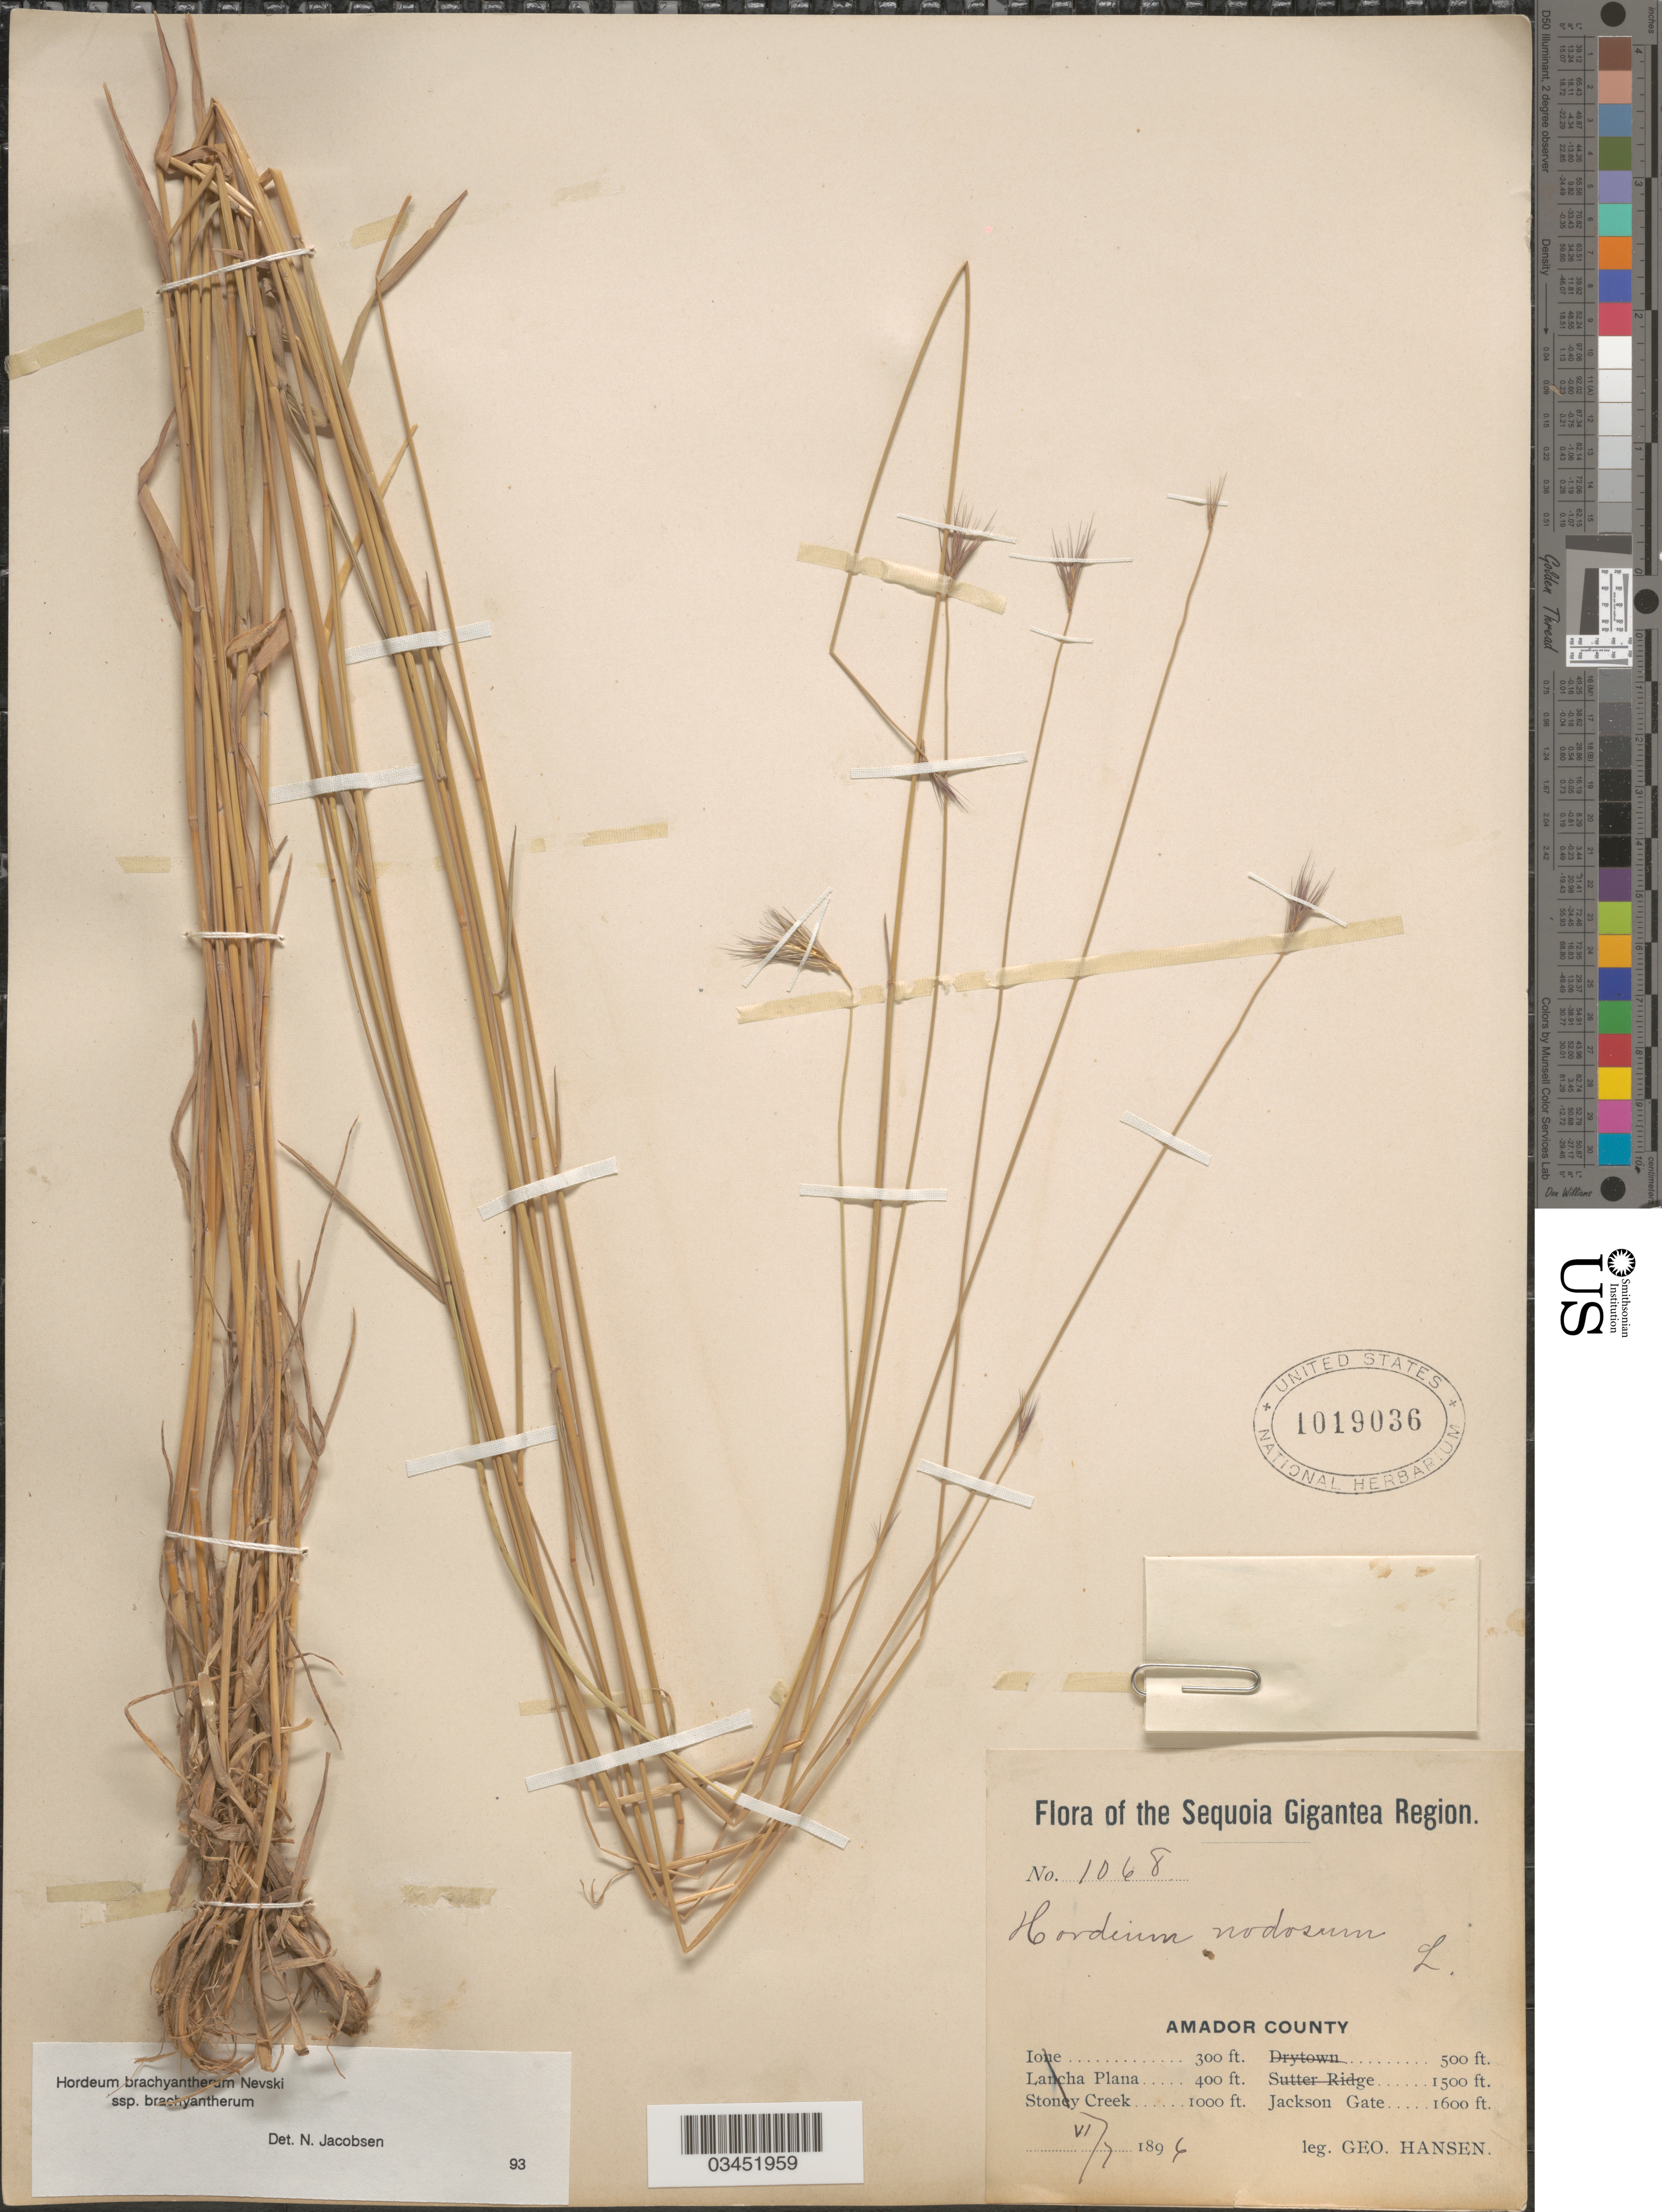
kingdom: Plantae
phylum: Tracheophyta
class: Liliopsida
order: Poales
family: Poaceae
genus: Hordeum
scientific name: Hordeum brachyantherum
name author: Nevski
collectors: G. Hansen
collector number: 1068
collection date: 1896-06-07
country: United States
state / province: California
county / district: Amador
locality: Sequoia Gigantea Region. Amador County. Jackson Gate.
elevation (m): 488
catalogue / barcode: US 1019036